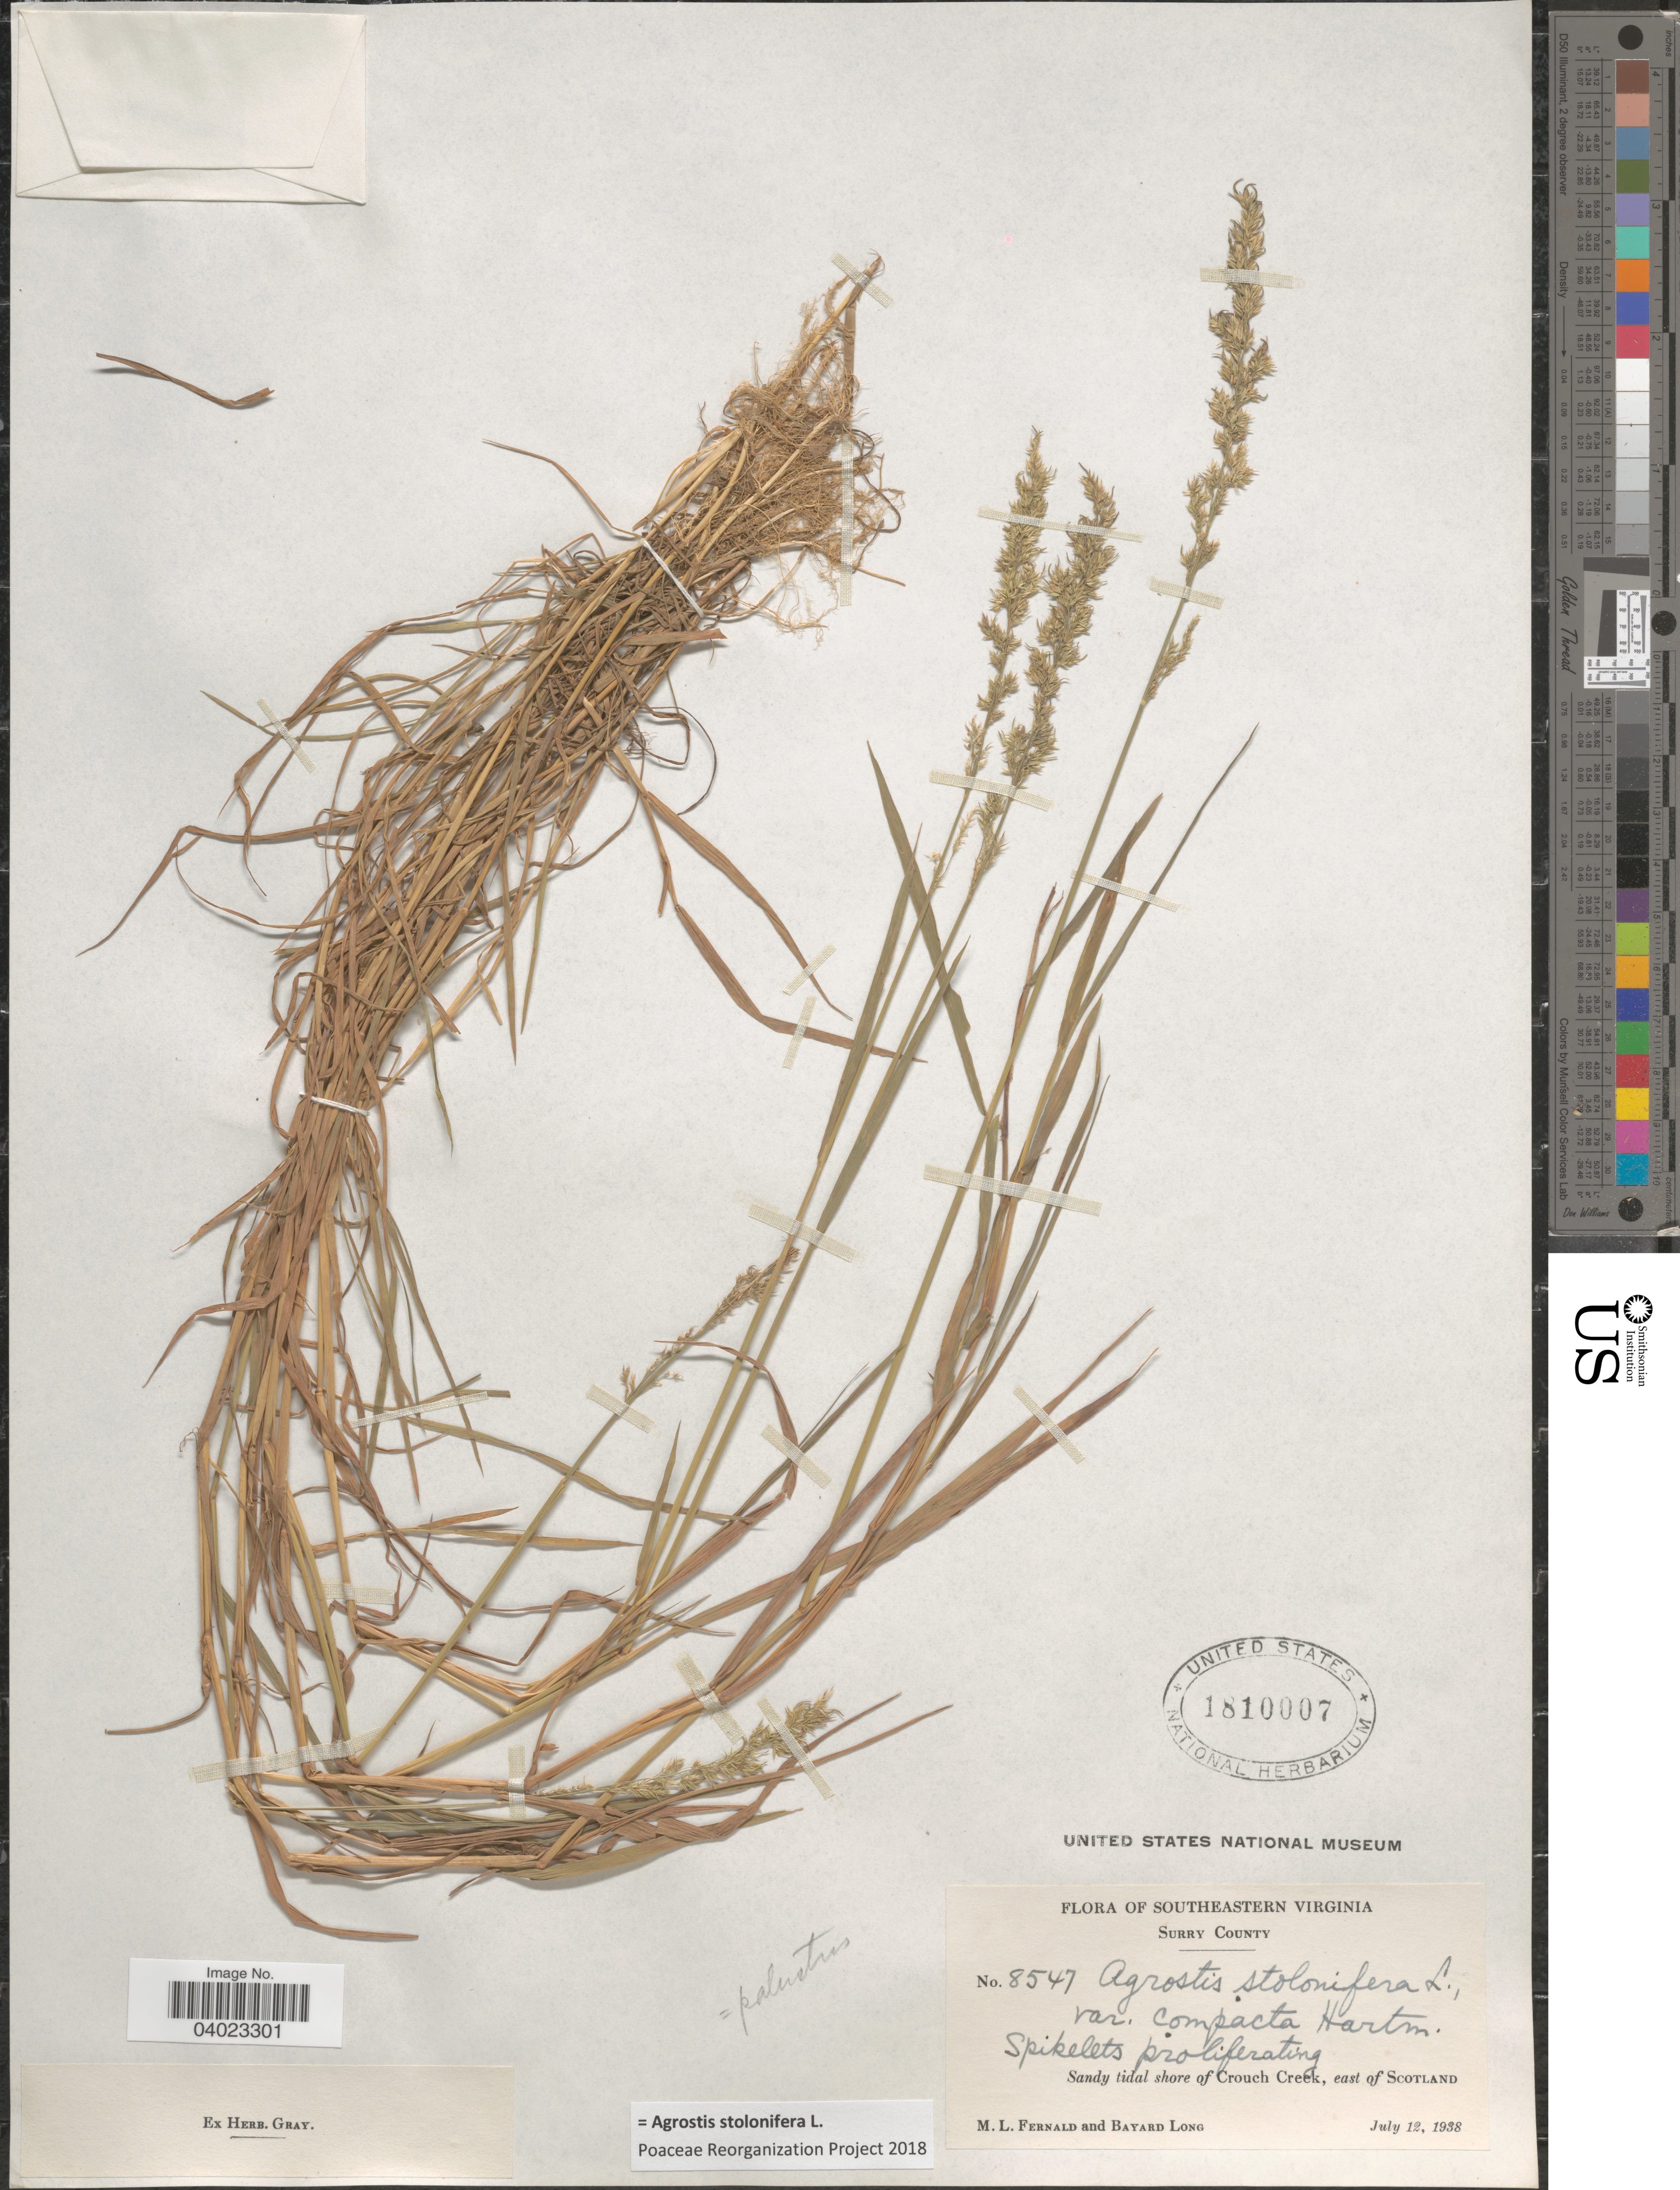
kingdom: Plantae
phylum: Tracheophyta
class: Liliopsida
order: Poales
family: Poaceae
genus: Agrostis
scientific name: Agrostis stolonifera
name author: L.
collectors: M. L. Fernald & B. Long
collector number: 8547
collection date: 1938-07-12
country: United States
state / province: Virginia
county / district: Surry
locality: Southeastern Virginia. Surry County. Sandy tidal shore of Crouch Creek, east of Scotland.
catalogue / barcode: US 1810007